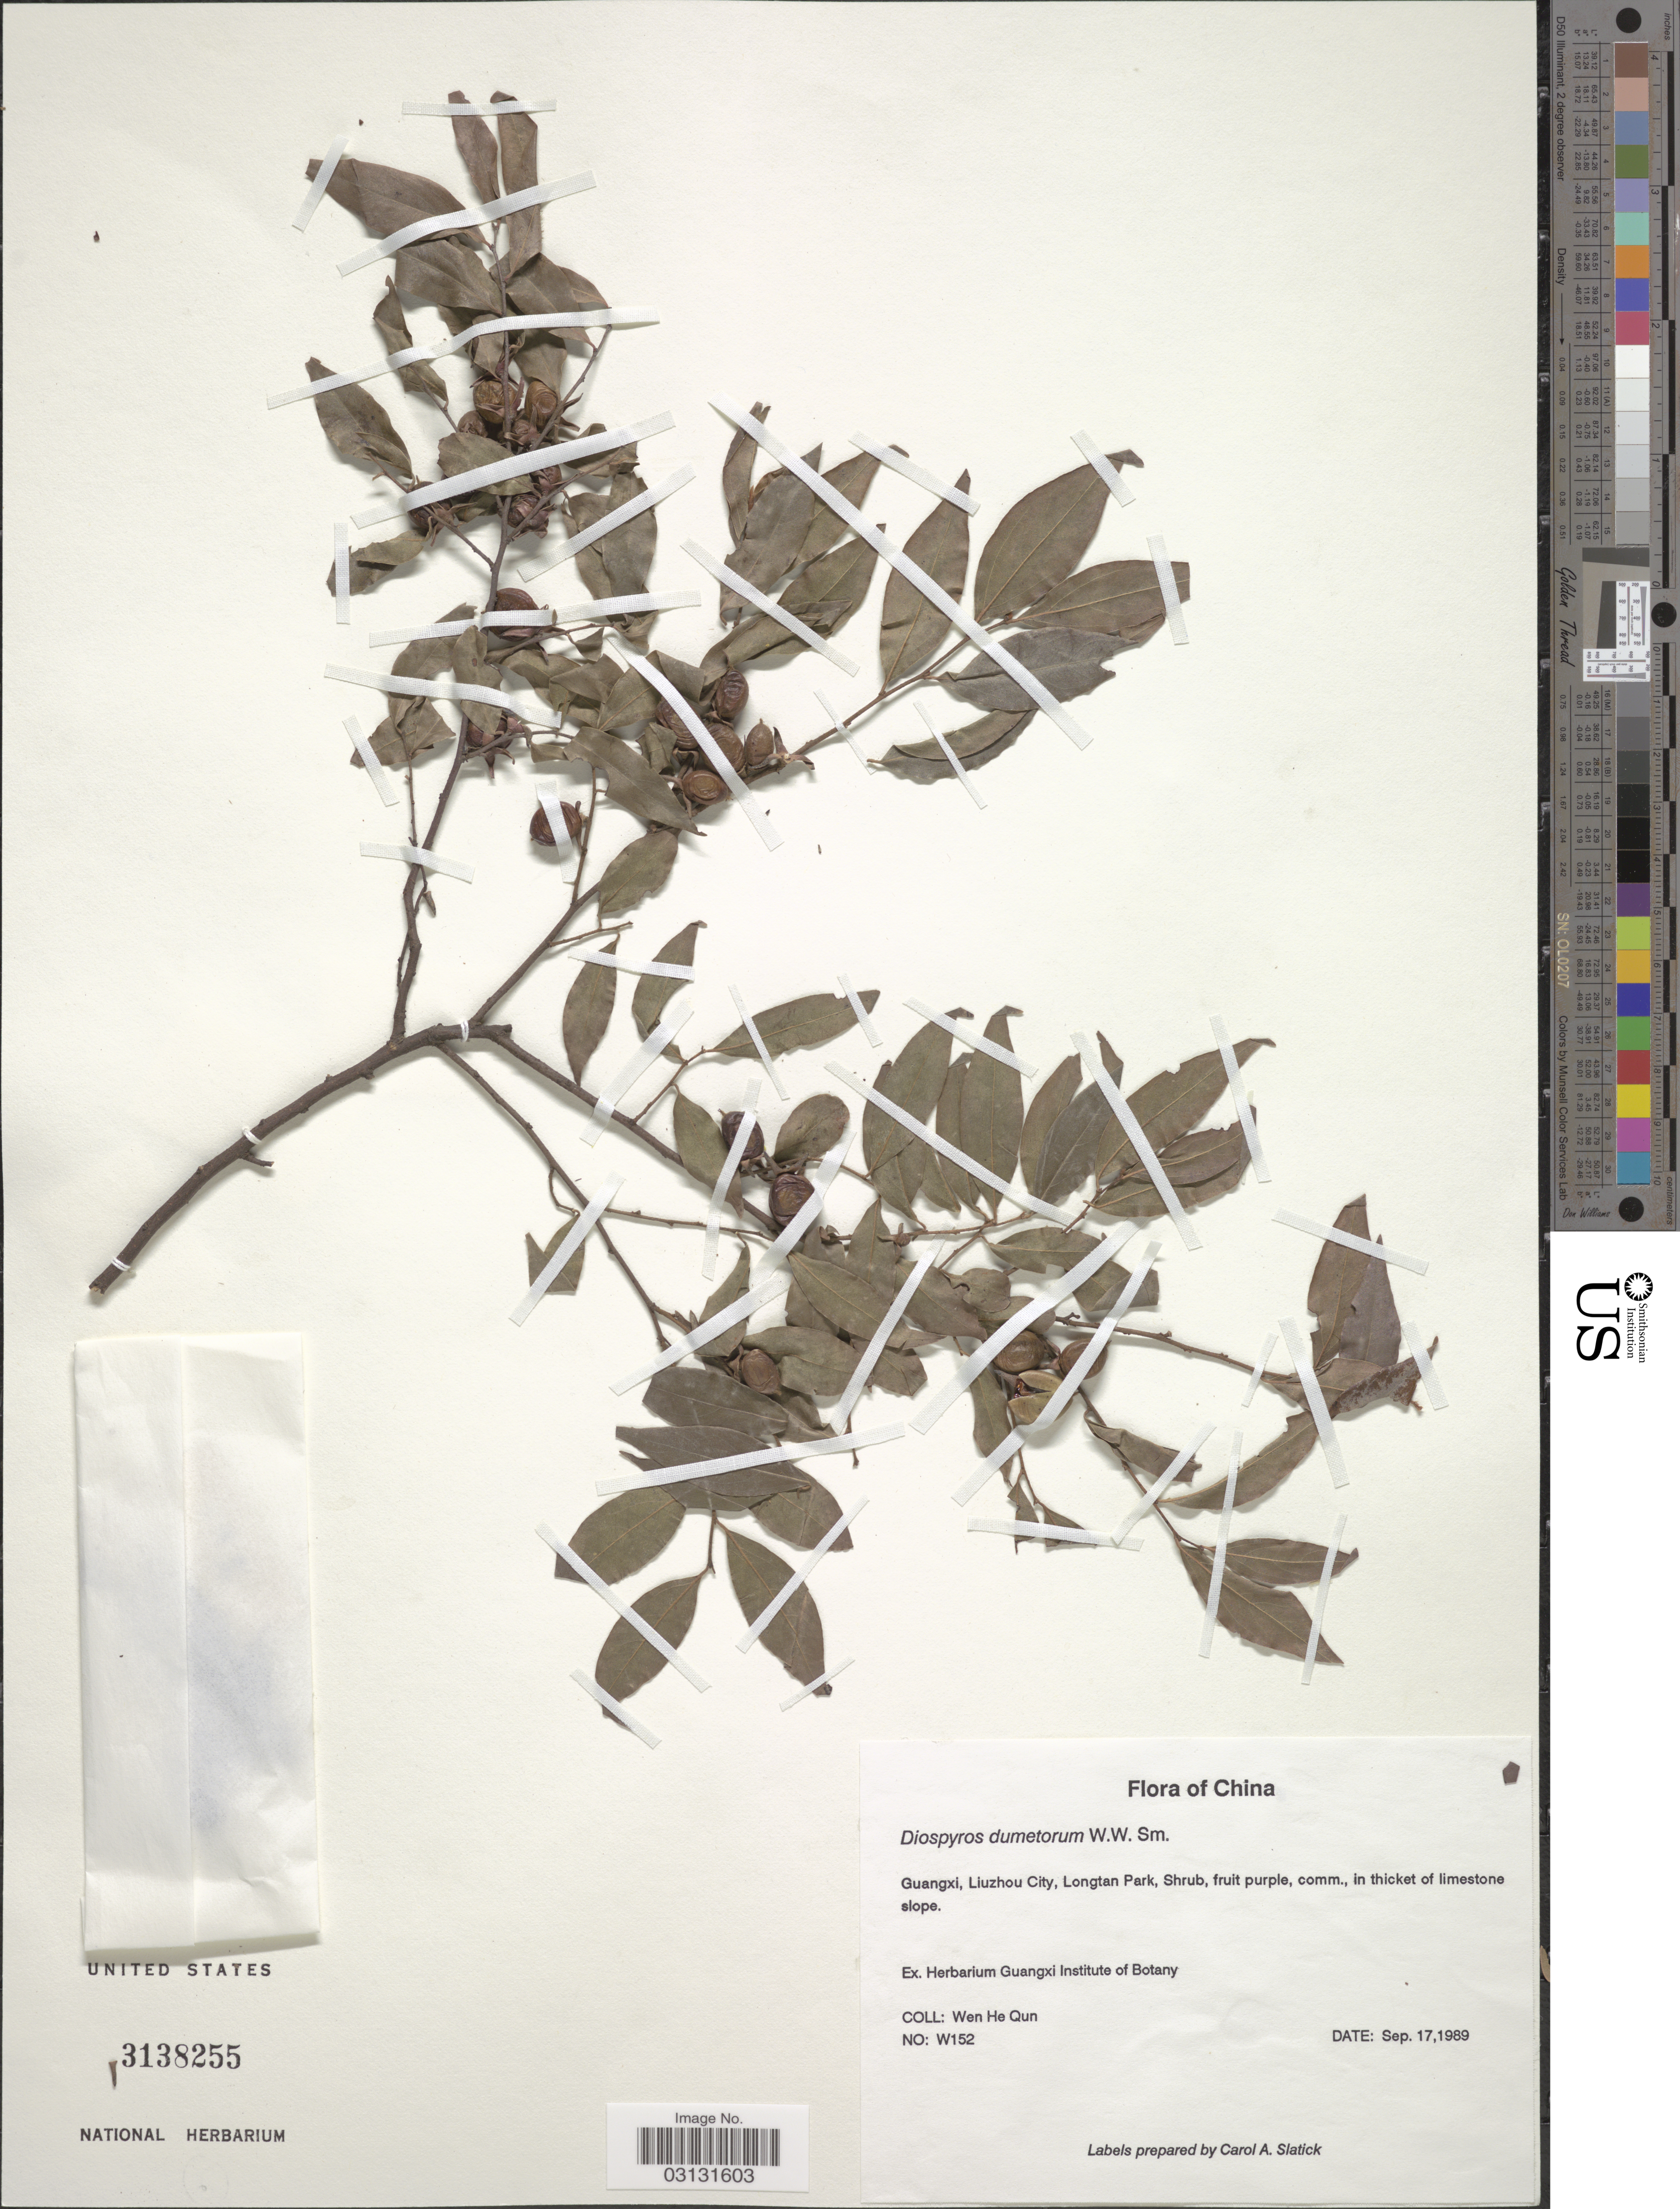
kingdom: Plantae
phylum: Tracheophyta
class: Magnoliopsida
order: Ericales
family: Ebenaceae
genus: Diospyros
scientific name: Diospyros dumetorum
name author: W.W. Sm.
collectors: H. Wen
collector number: W152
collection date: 1989-09-17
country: China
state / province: Guangxi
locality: Guangxi, Liuzhou City, Longtan Park.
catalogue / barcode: US 3138255